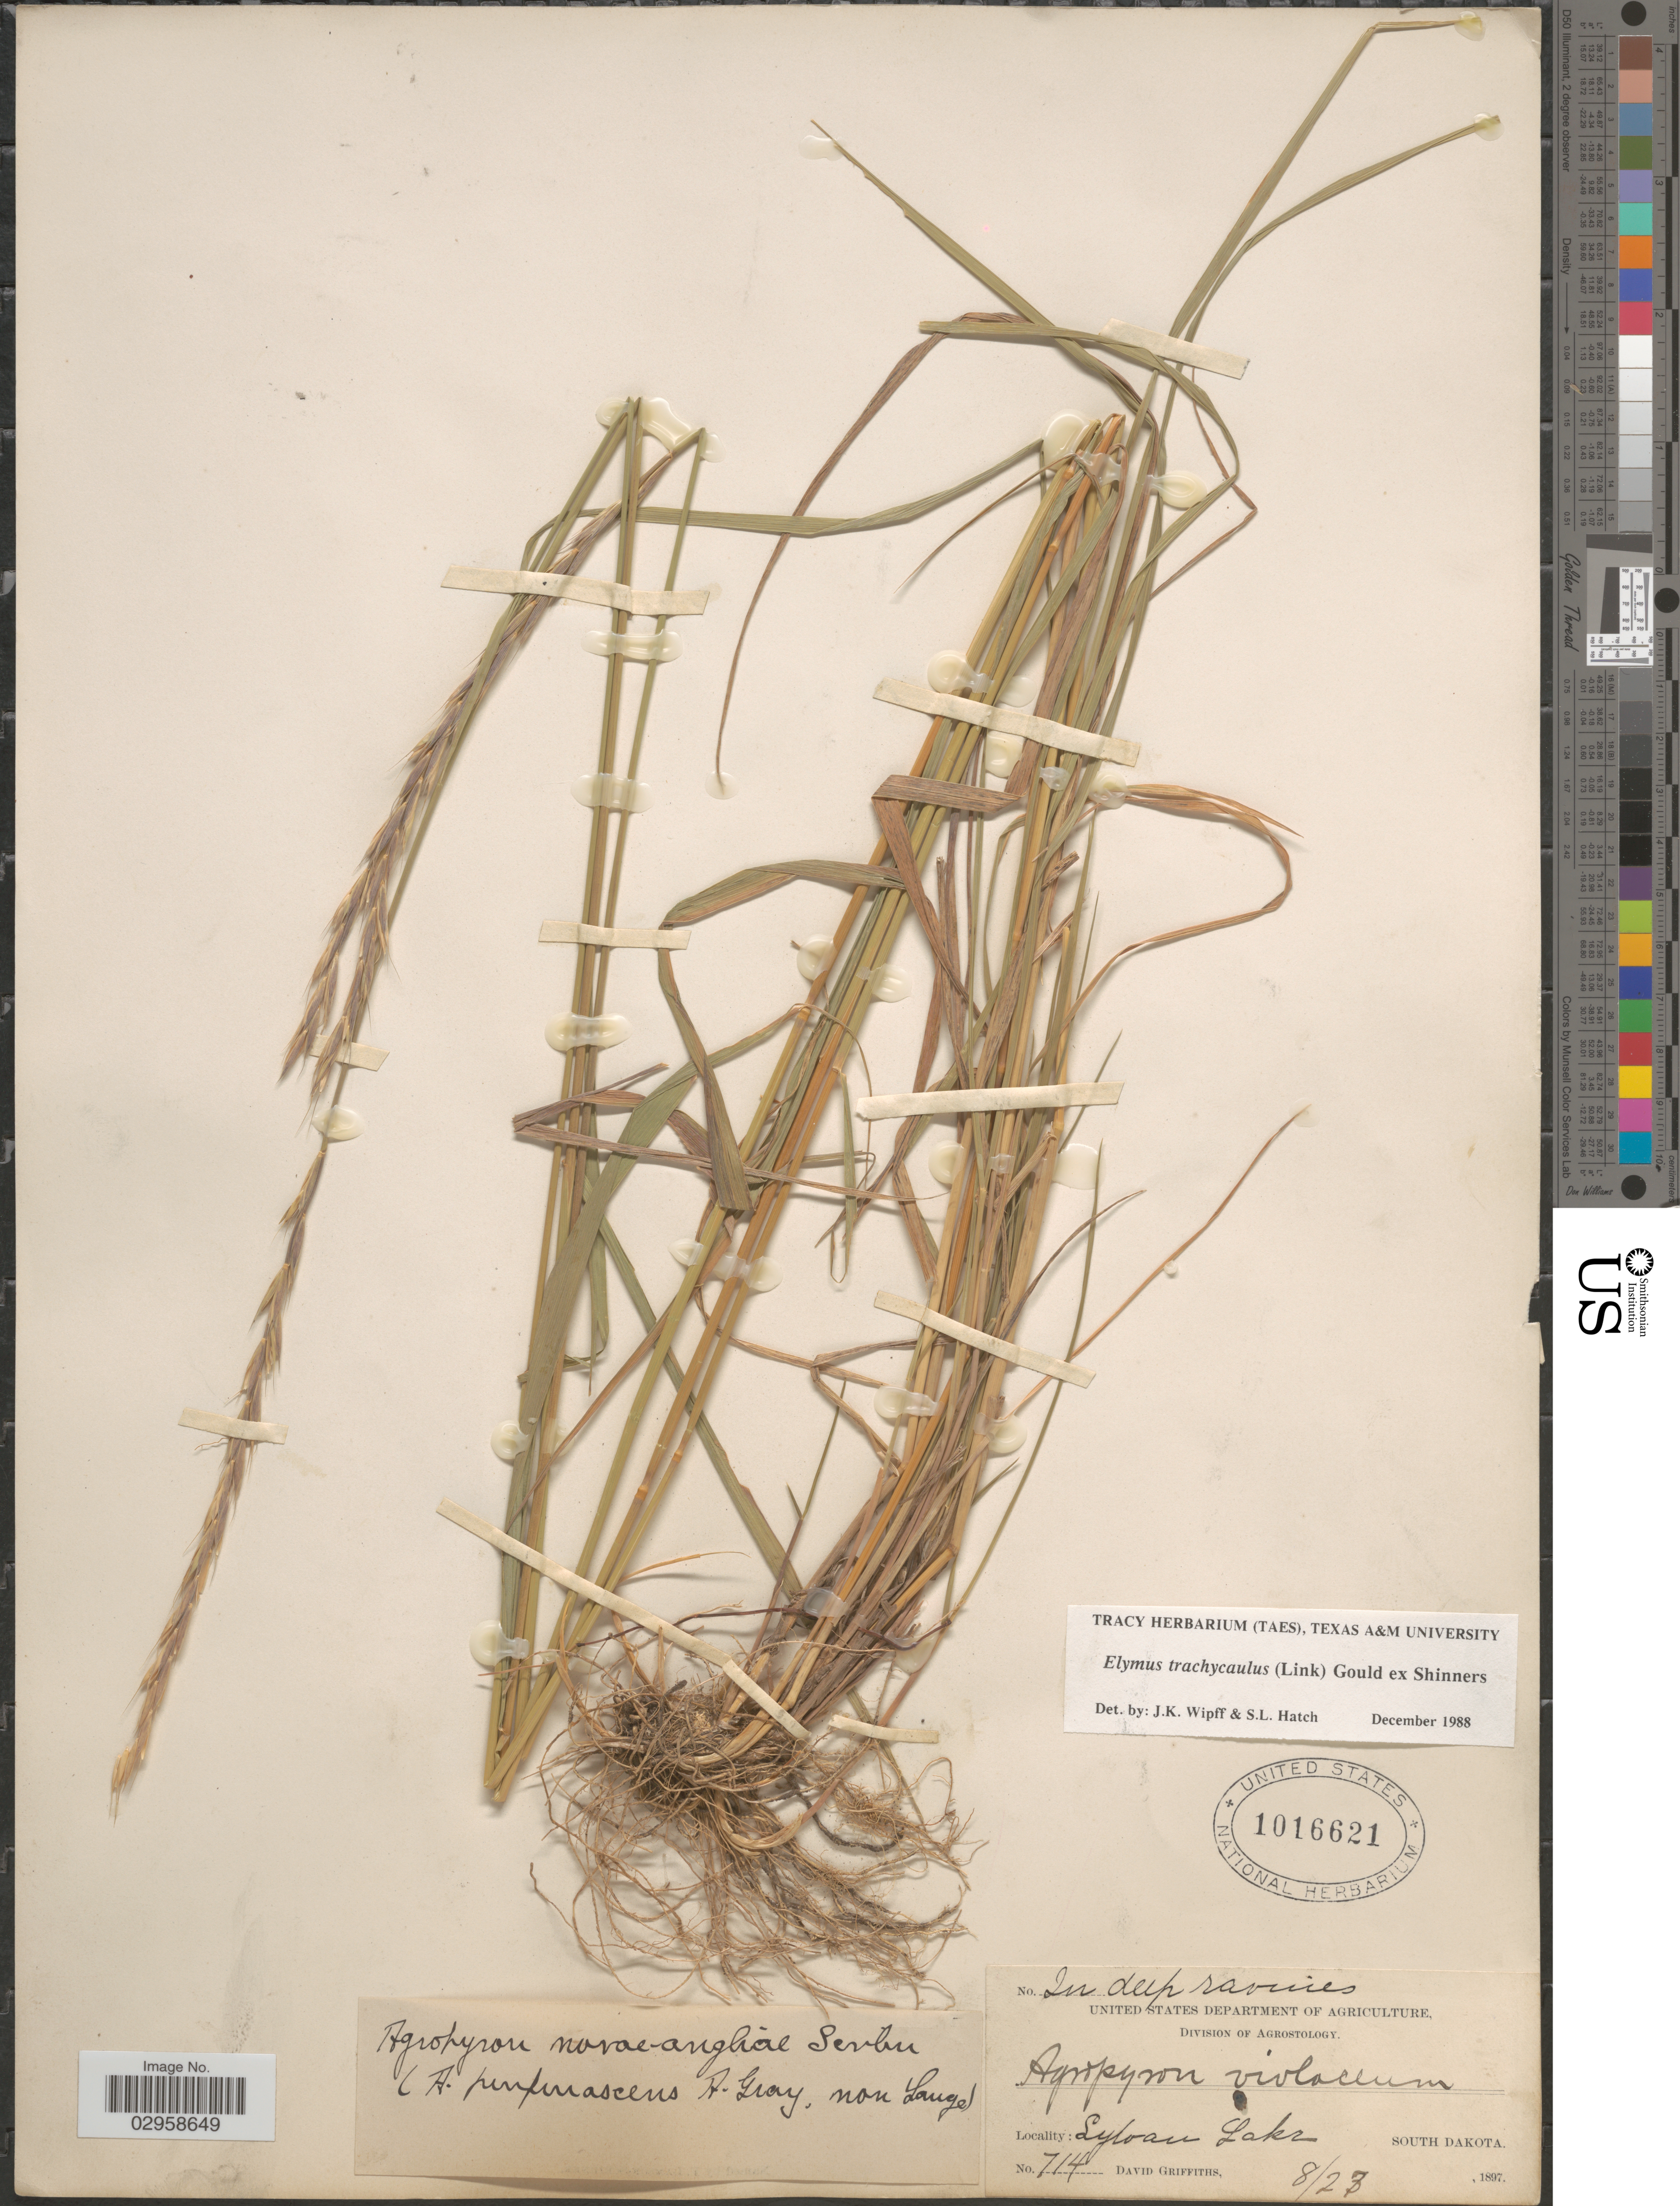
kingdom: Plantae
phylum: Tracheophyta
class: Liliopsida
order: Poales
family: Poaceae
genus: Elymus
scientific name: Elymus trachycaulus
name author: (Link) Gould ex Shinners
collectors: D. Griffiths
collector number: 714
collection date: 1897-08-23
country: United States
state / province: South Dakota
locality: Sylvan Lake.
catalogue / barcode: US 1016621